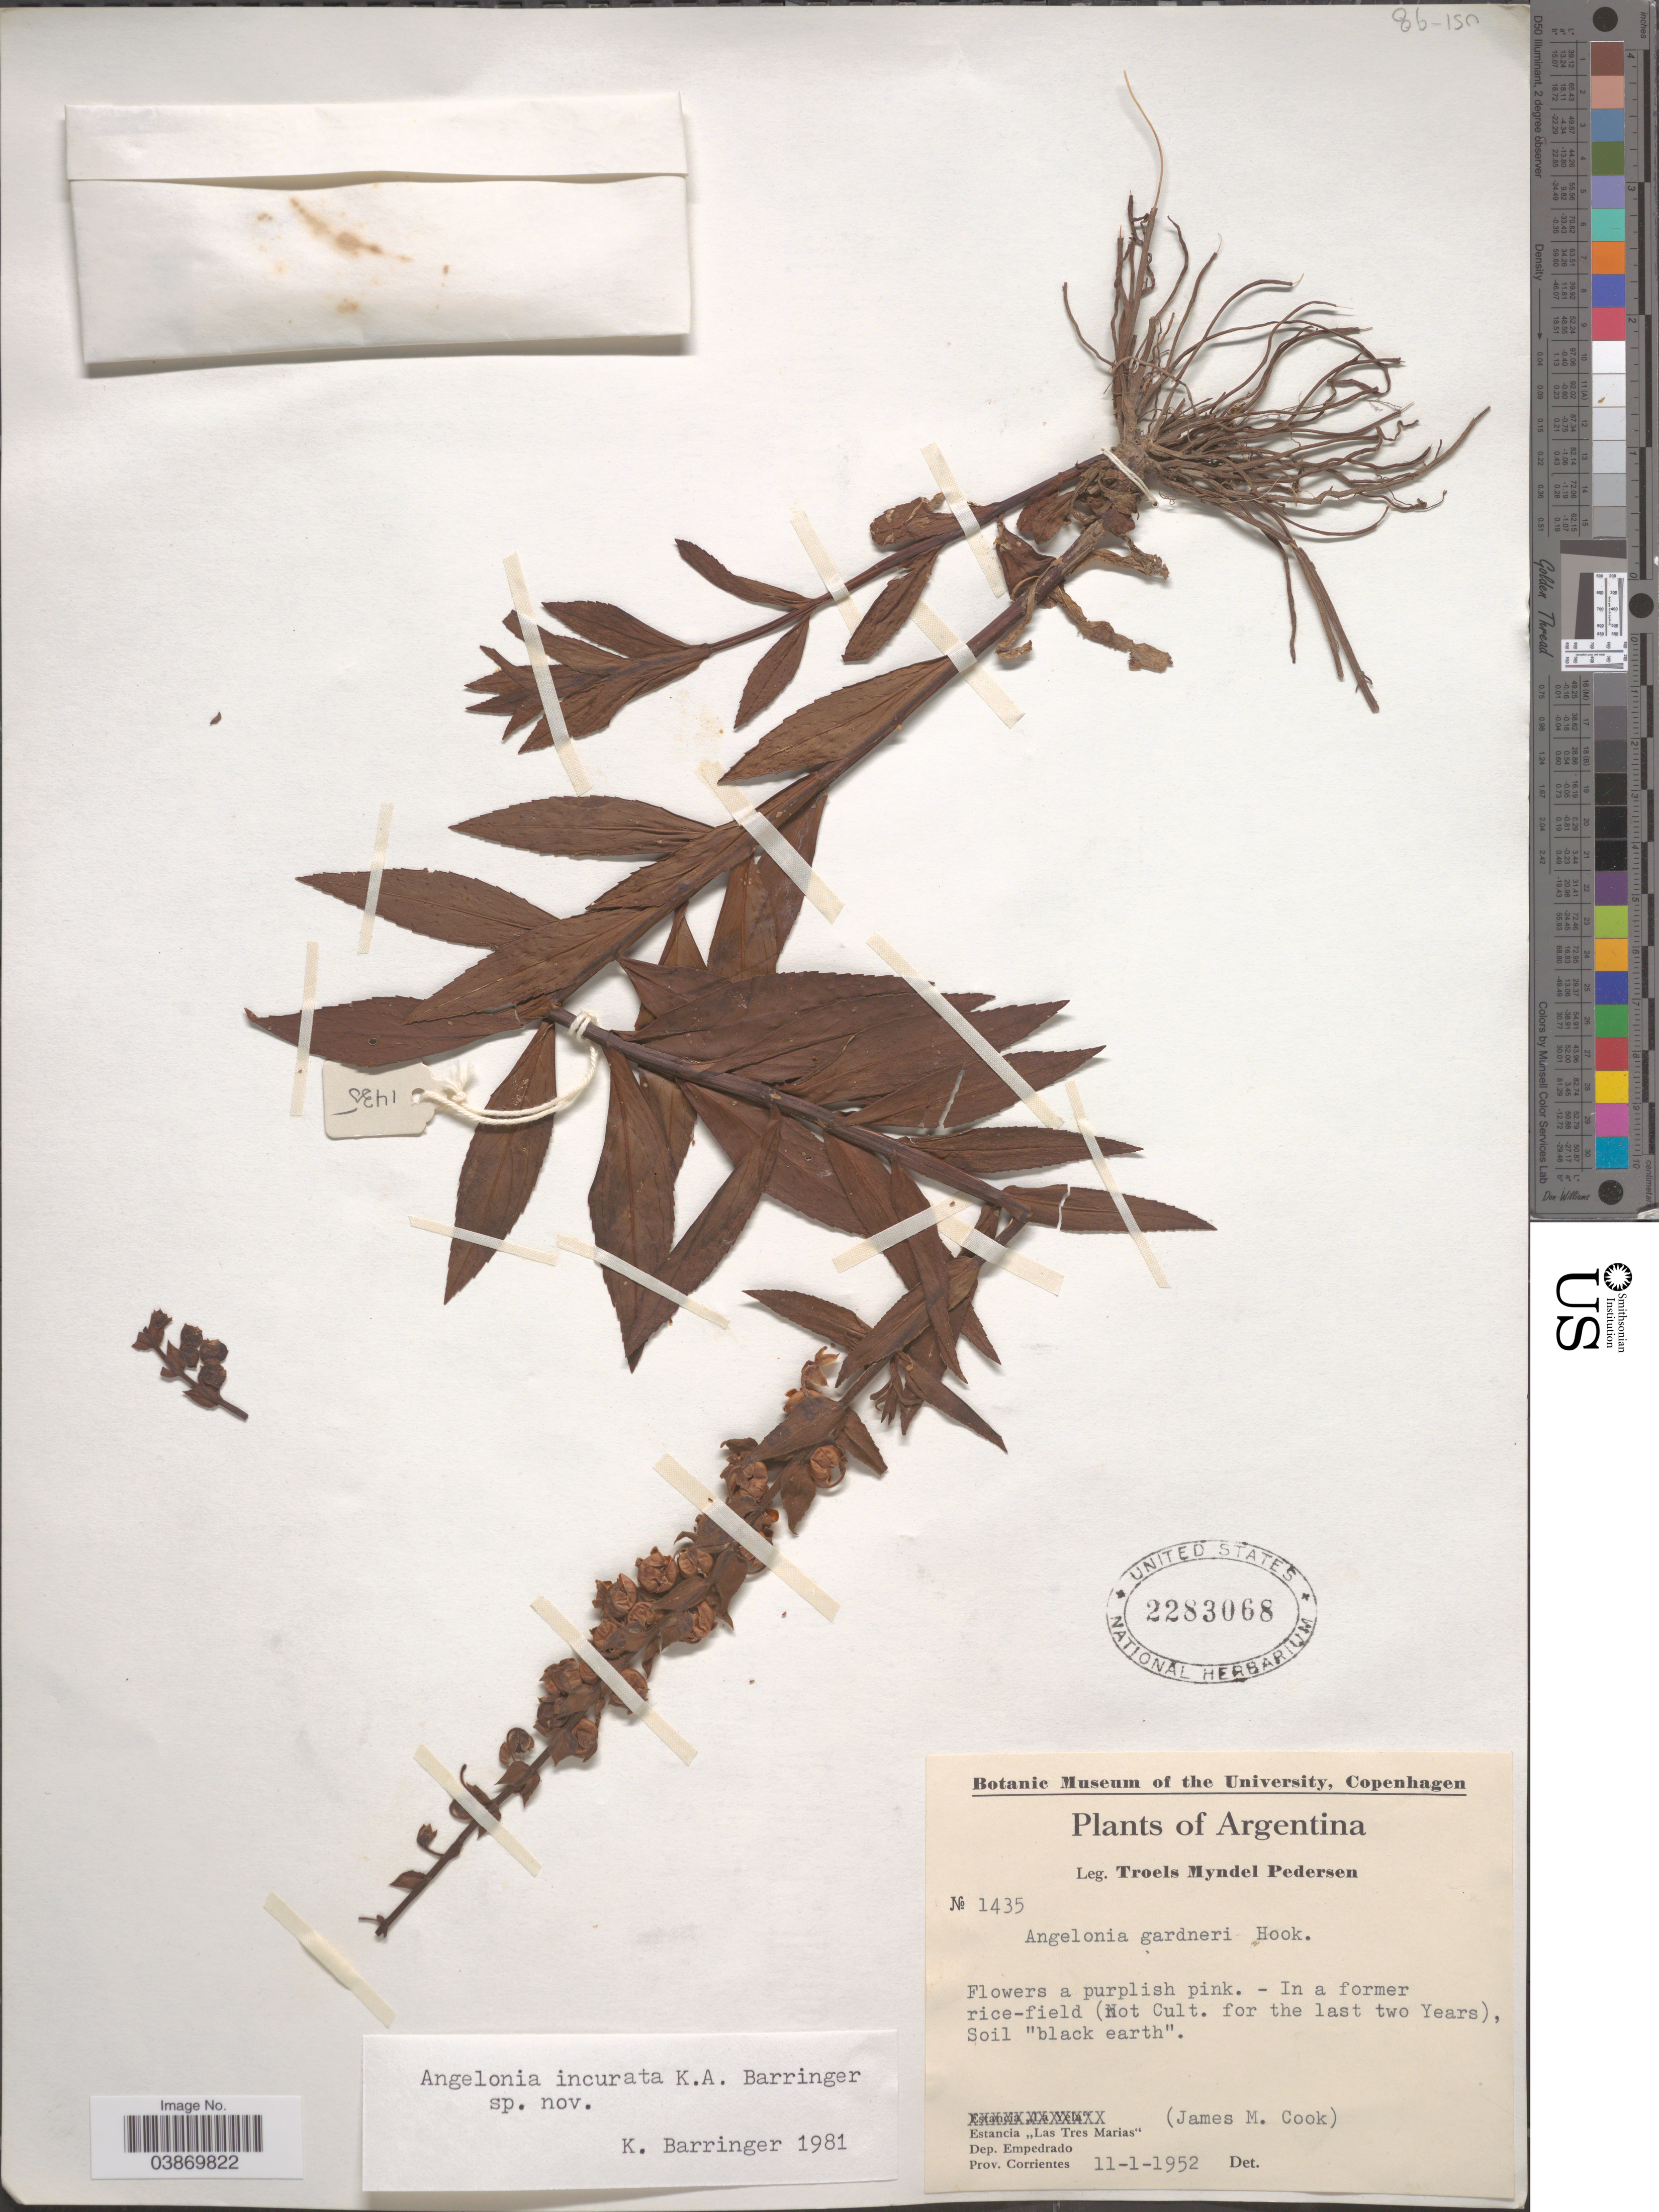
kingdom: Plantae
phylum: Tracheophyta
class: Magnoliopsida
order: Lamiales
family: Plantaginaceae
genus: Angelonia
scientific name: Angelonia incurata Barringer sp. nov. ined.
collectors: T. Pederson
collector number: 1435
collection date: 1952-01-11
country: Argentina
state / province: Corrientes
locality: Estancia "Las Tres Marias". Dep. Empedrado.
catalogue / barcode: US 2283068